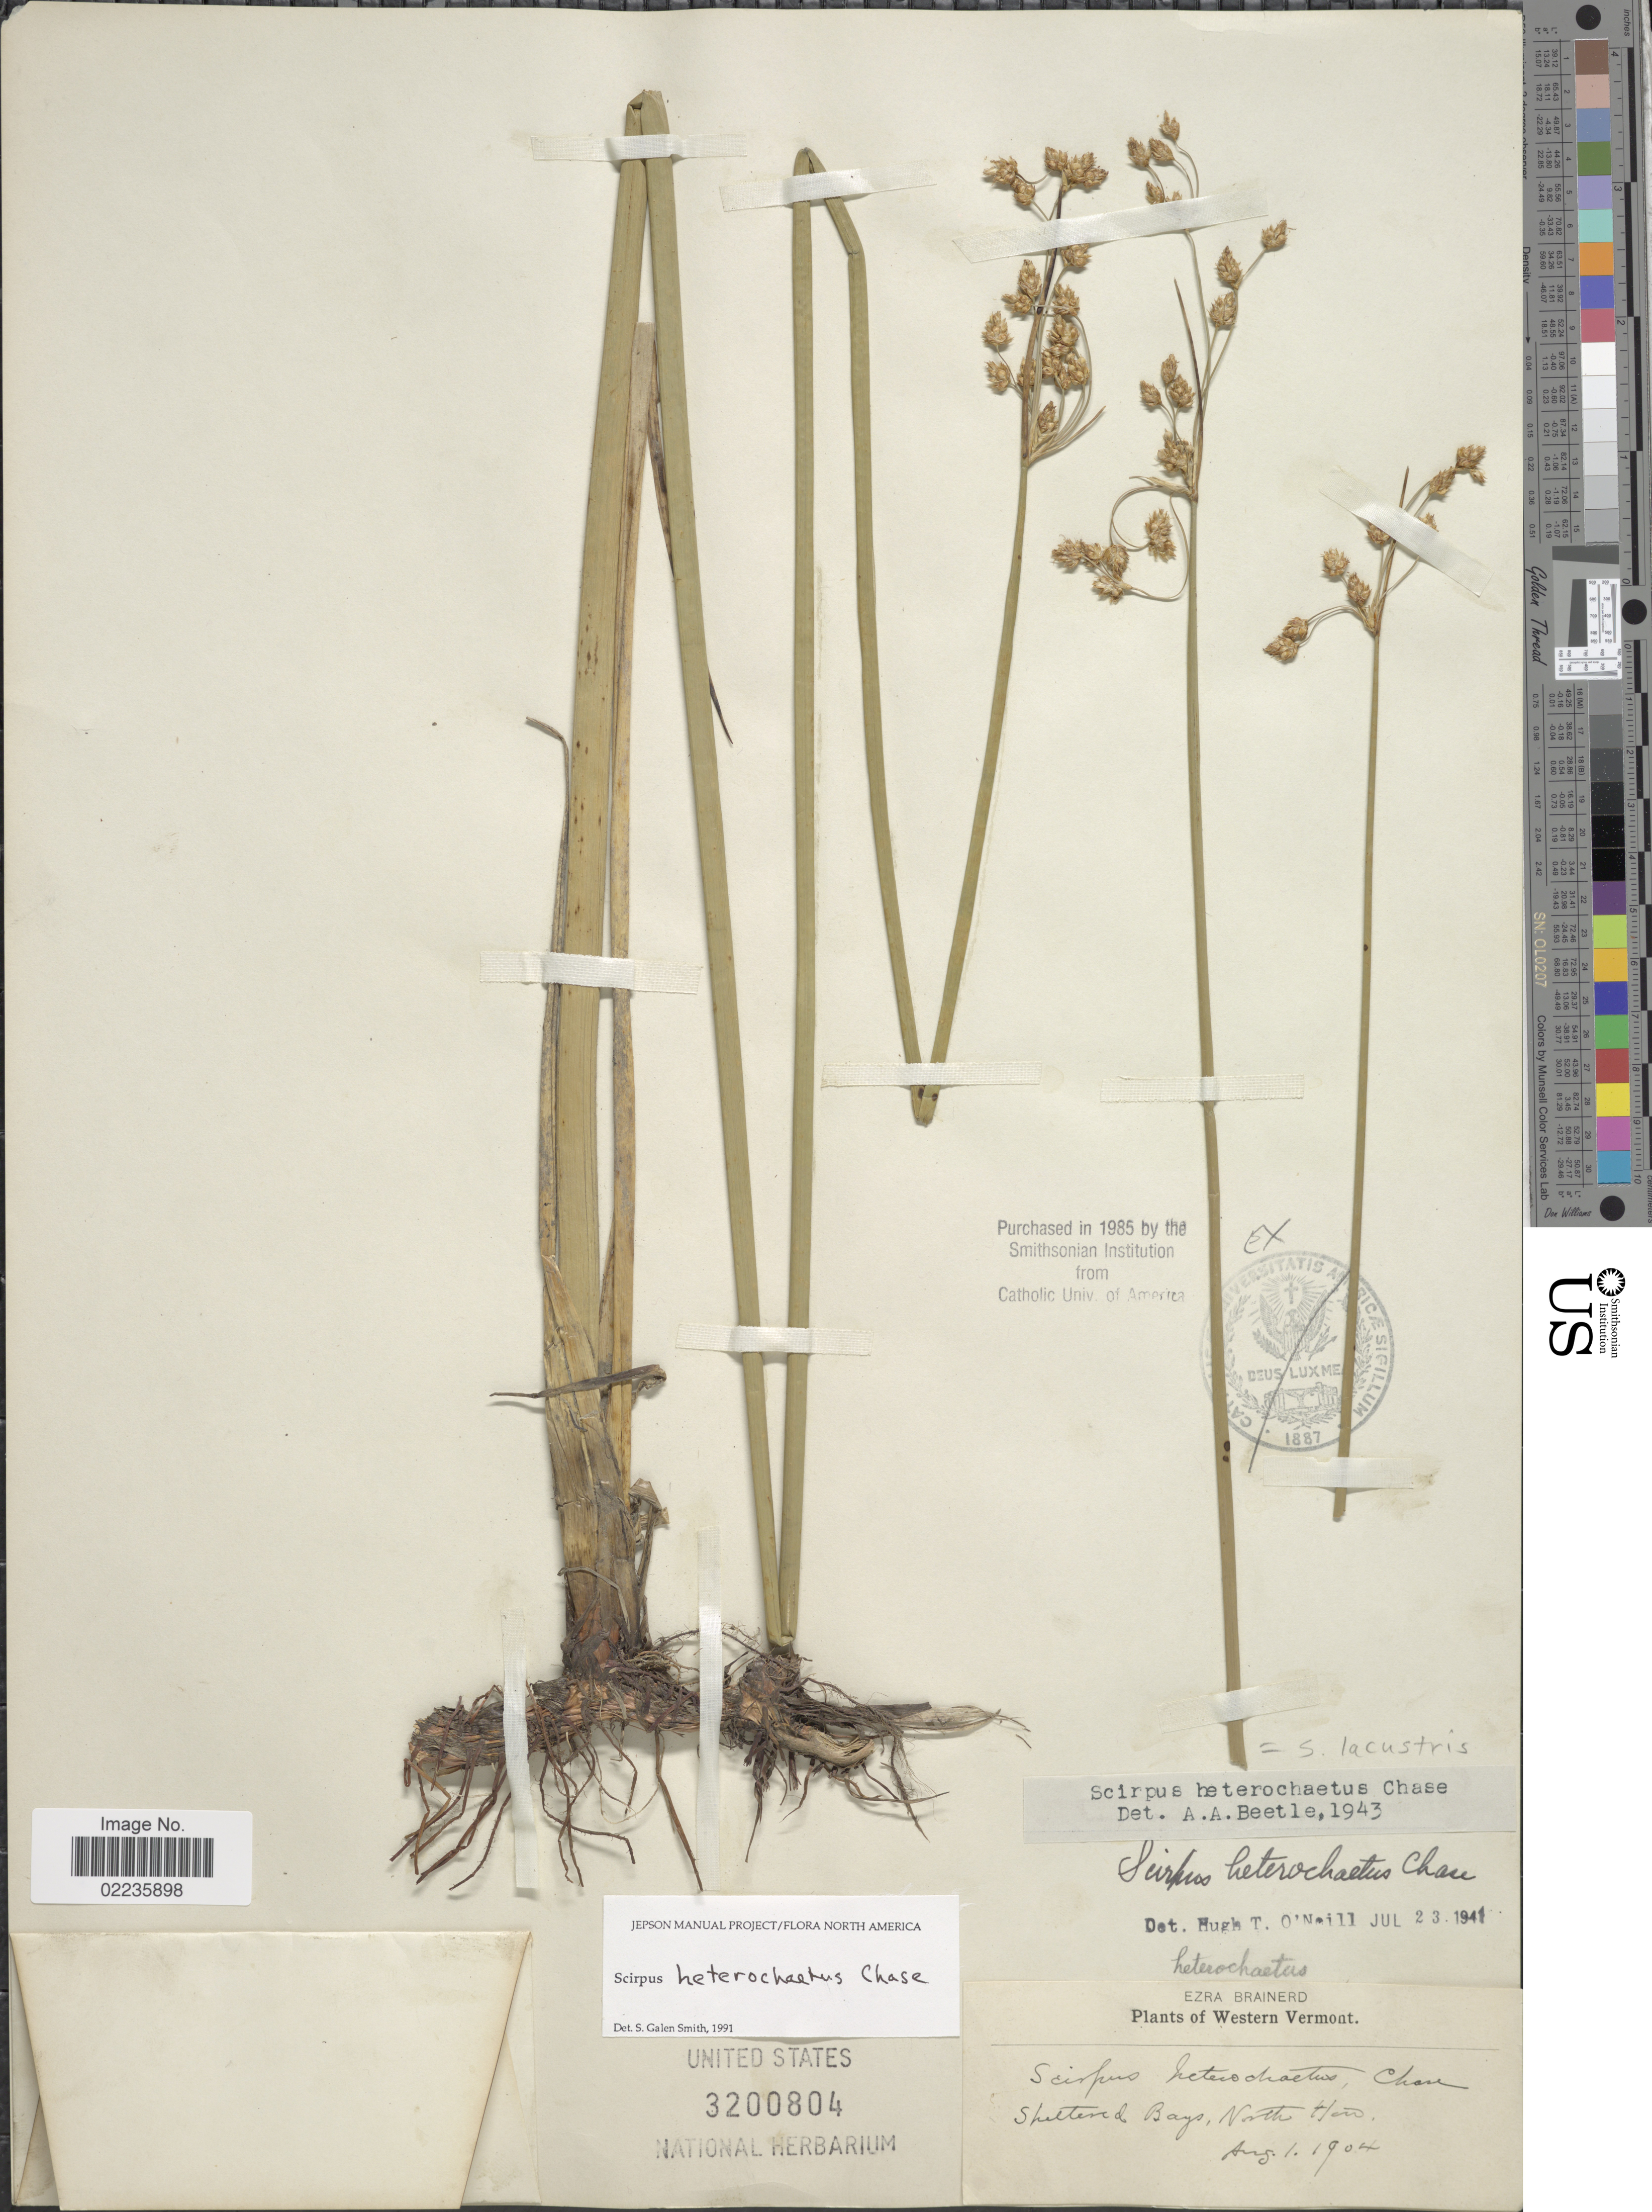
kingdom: Plantae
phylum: Tracheophyta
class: Liliopsida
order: Poales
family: Cyperaceae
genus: Schoenoplectus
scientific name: Schoenoplectus heterochaetus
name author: (Chase) Soják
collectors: E. Brainerd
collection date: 1904-08-01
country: United States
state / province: Vermont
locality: Western Vermont. Sheltered Bays, North Hero.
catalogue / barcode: US 3200804